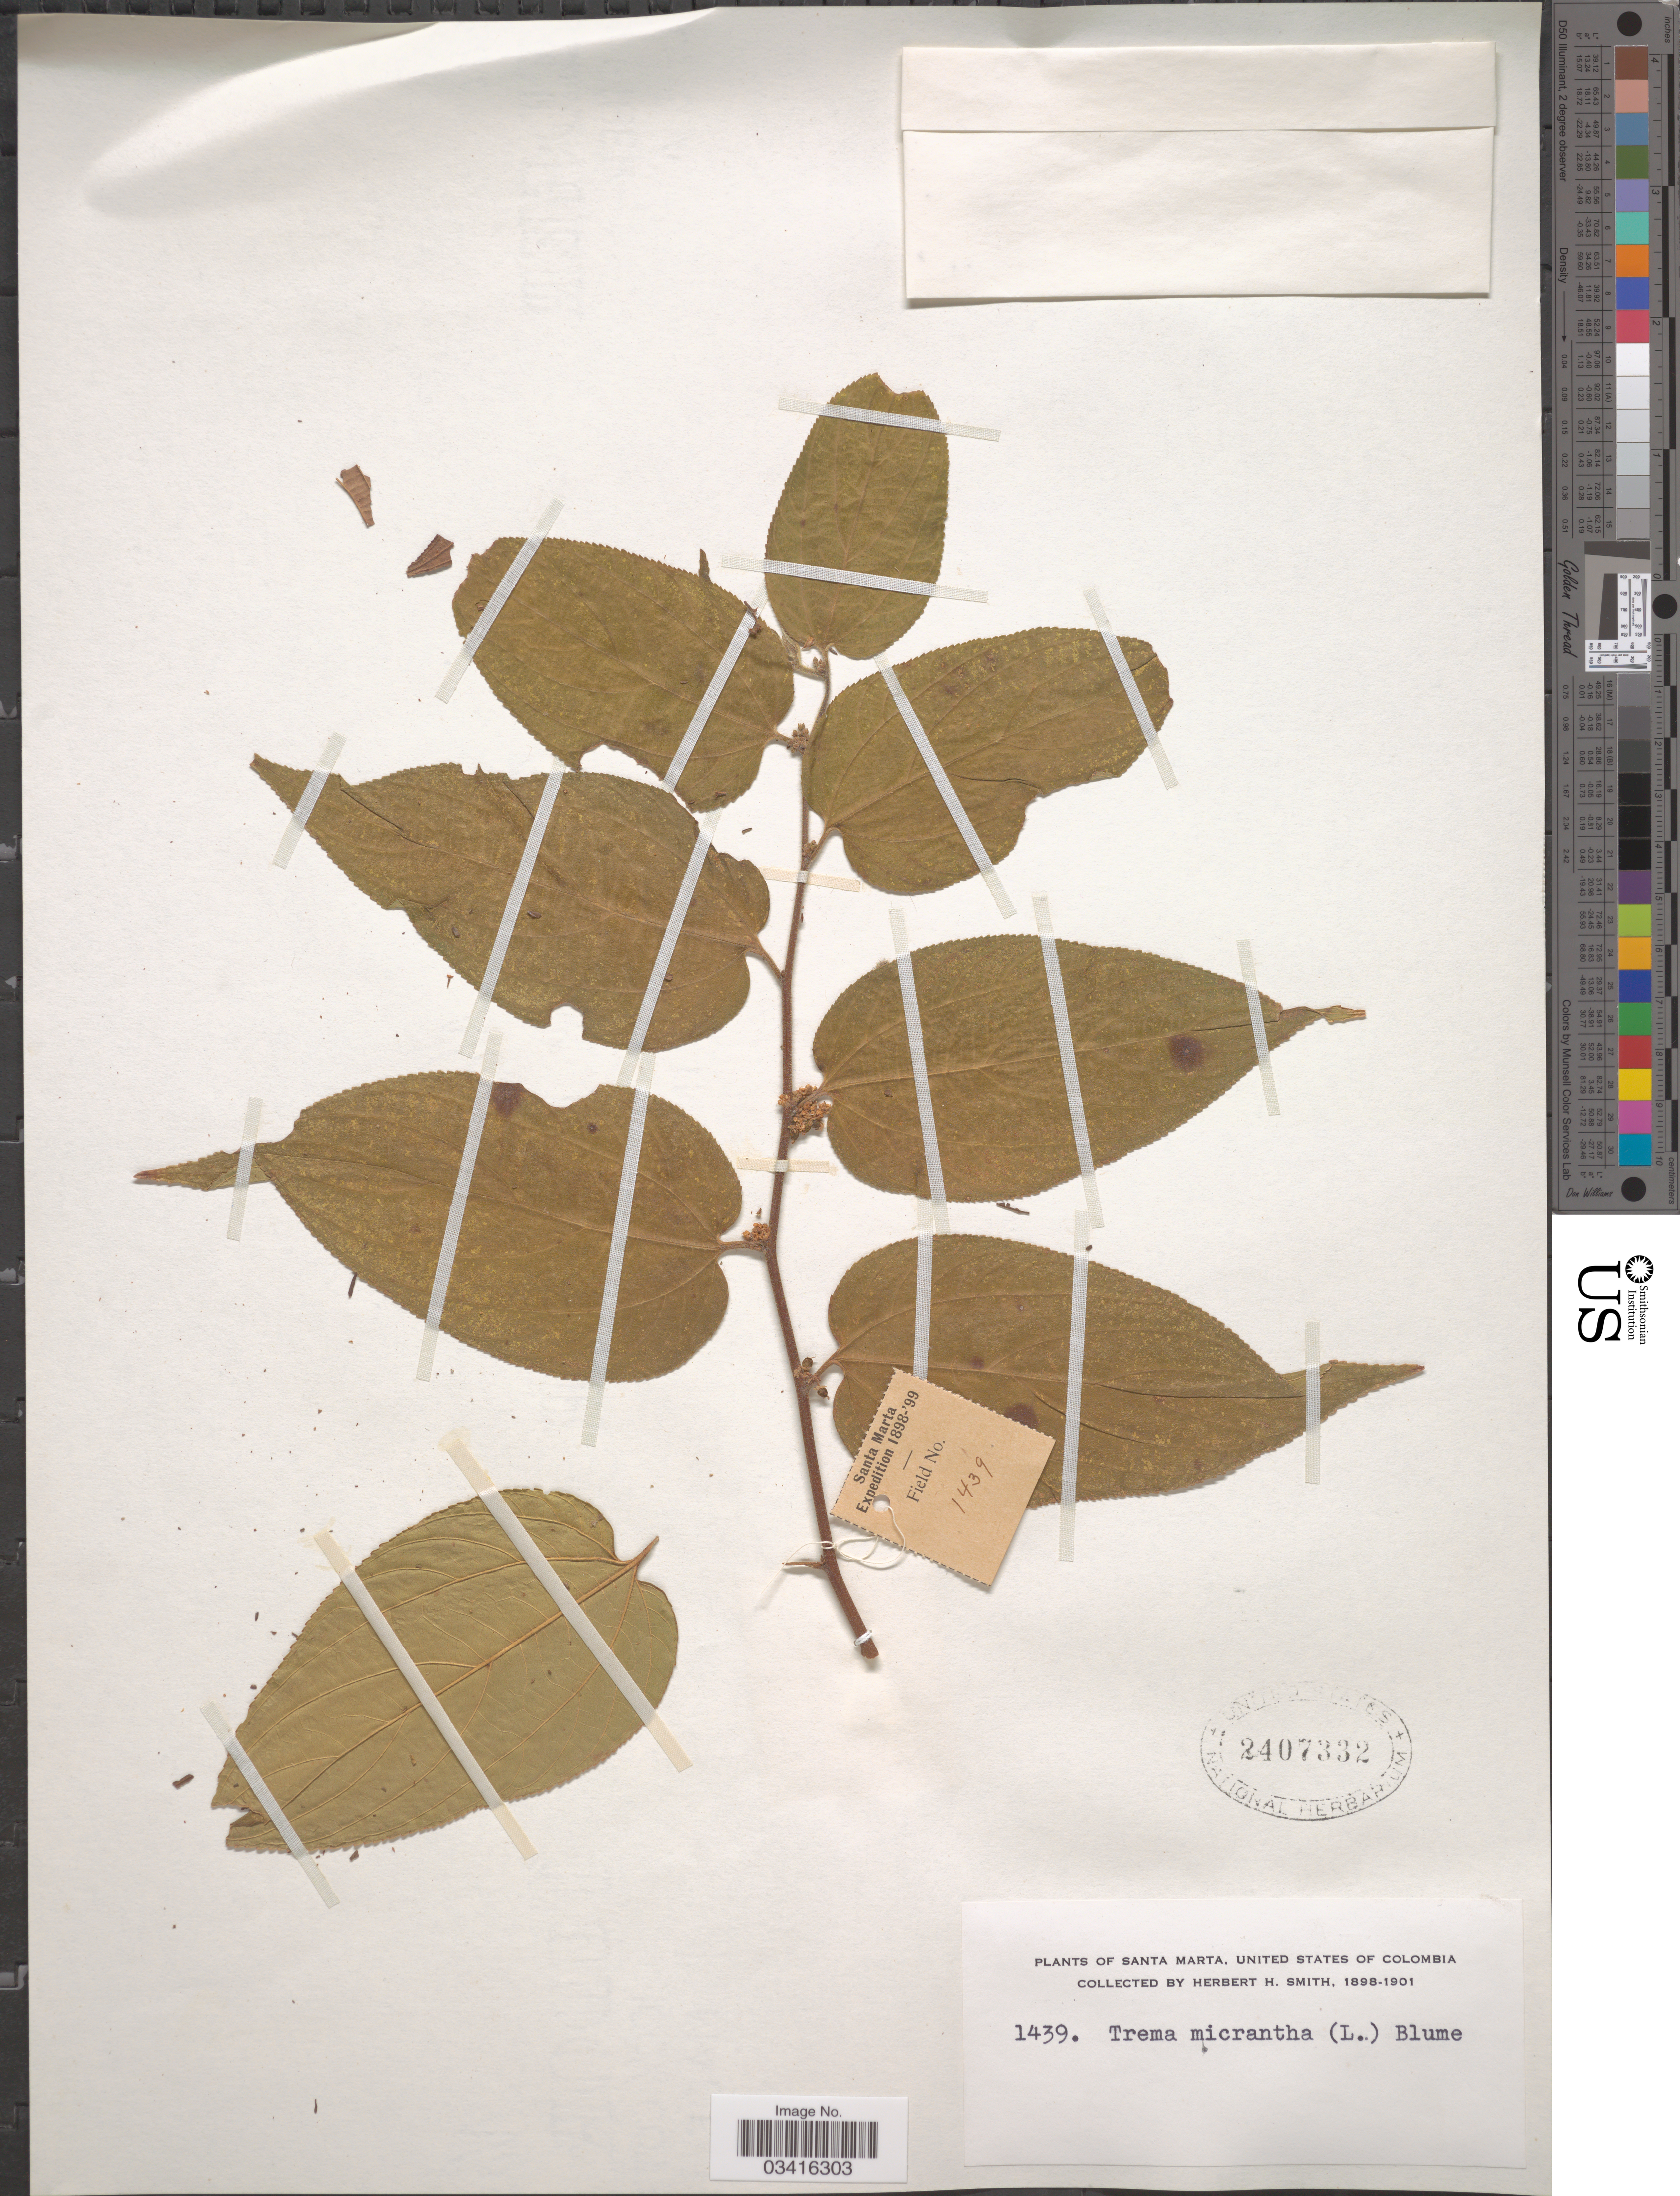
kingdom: Plantae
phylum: Tracheophyta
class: Magnoliopsida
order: Rosales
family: Cannabaceae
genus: Trema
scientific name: Trema micranthum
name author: (L.) Blume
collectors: Herbert H. Smith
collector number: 1439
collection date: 1898/1901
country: Colombia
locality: Santa Marta, United States of Colombia.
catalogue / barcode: US 2407332